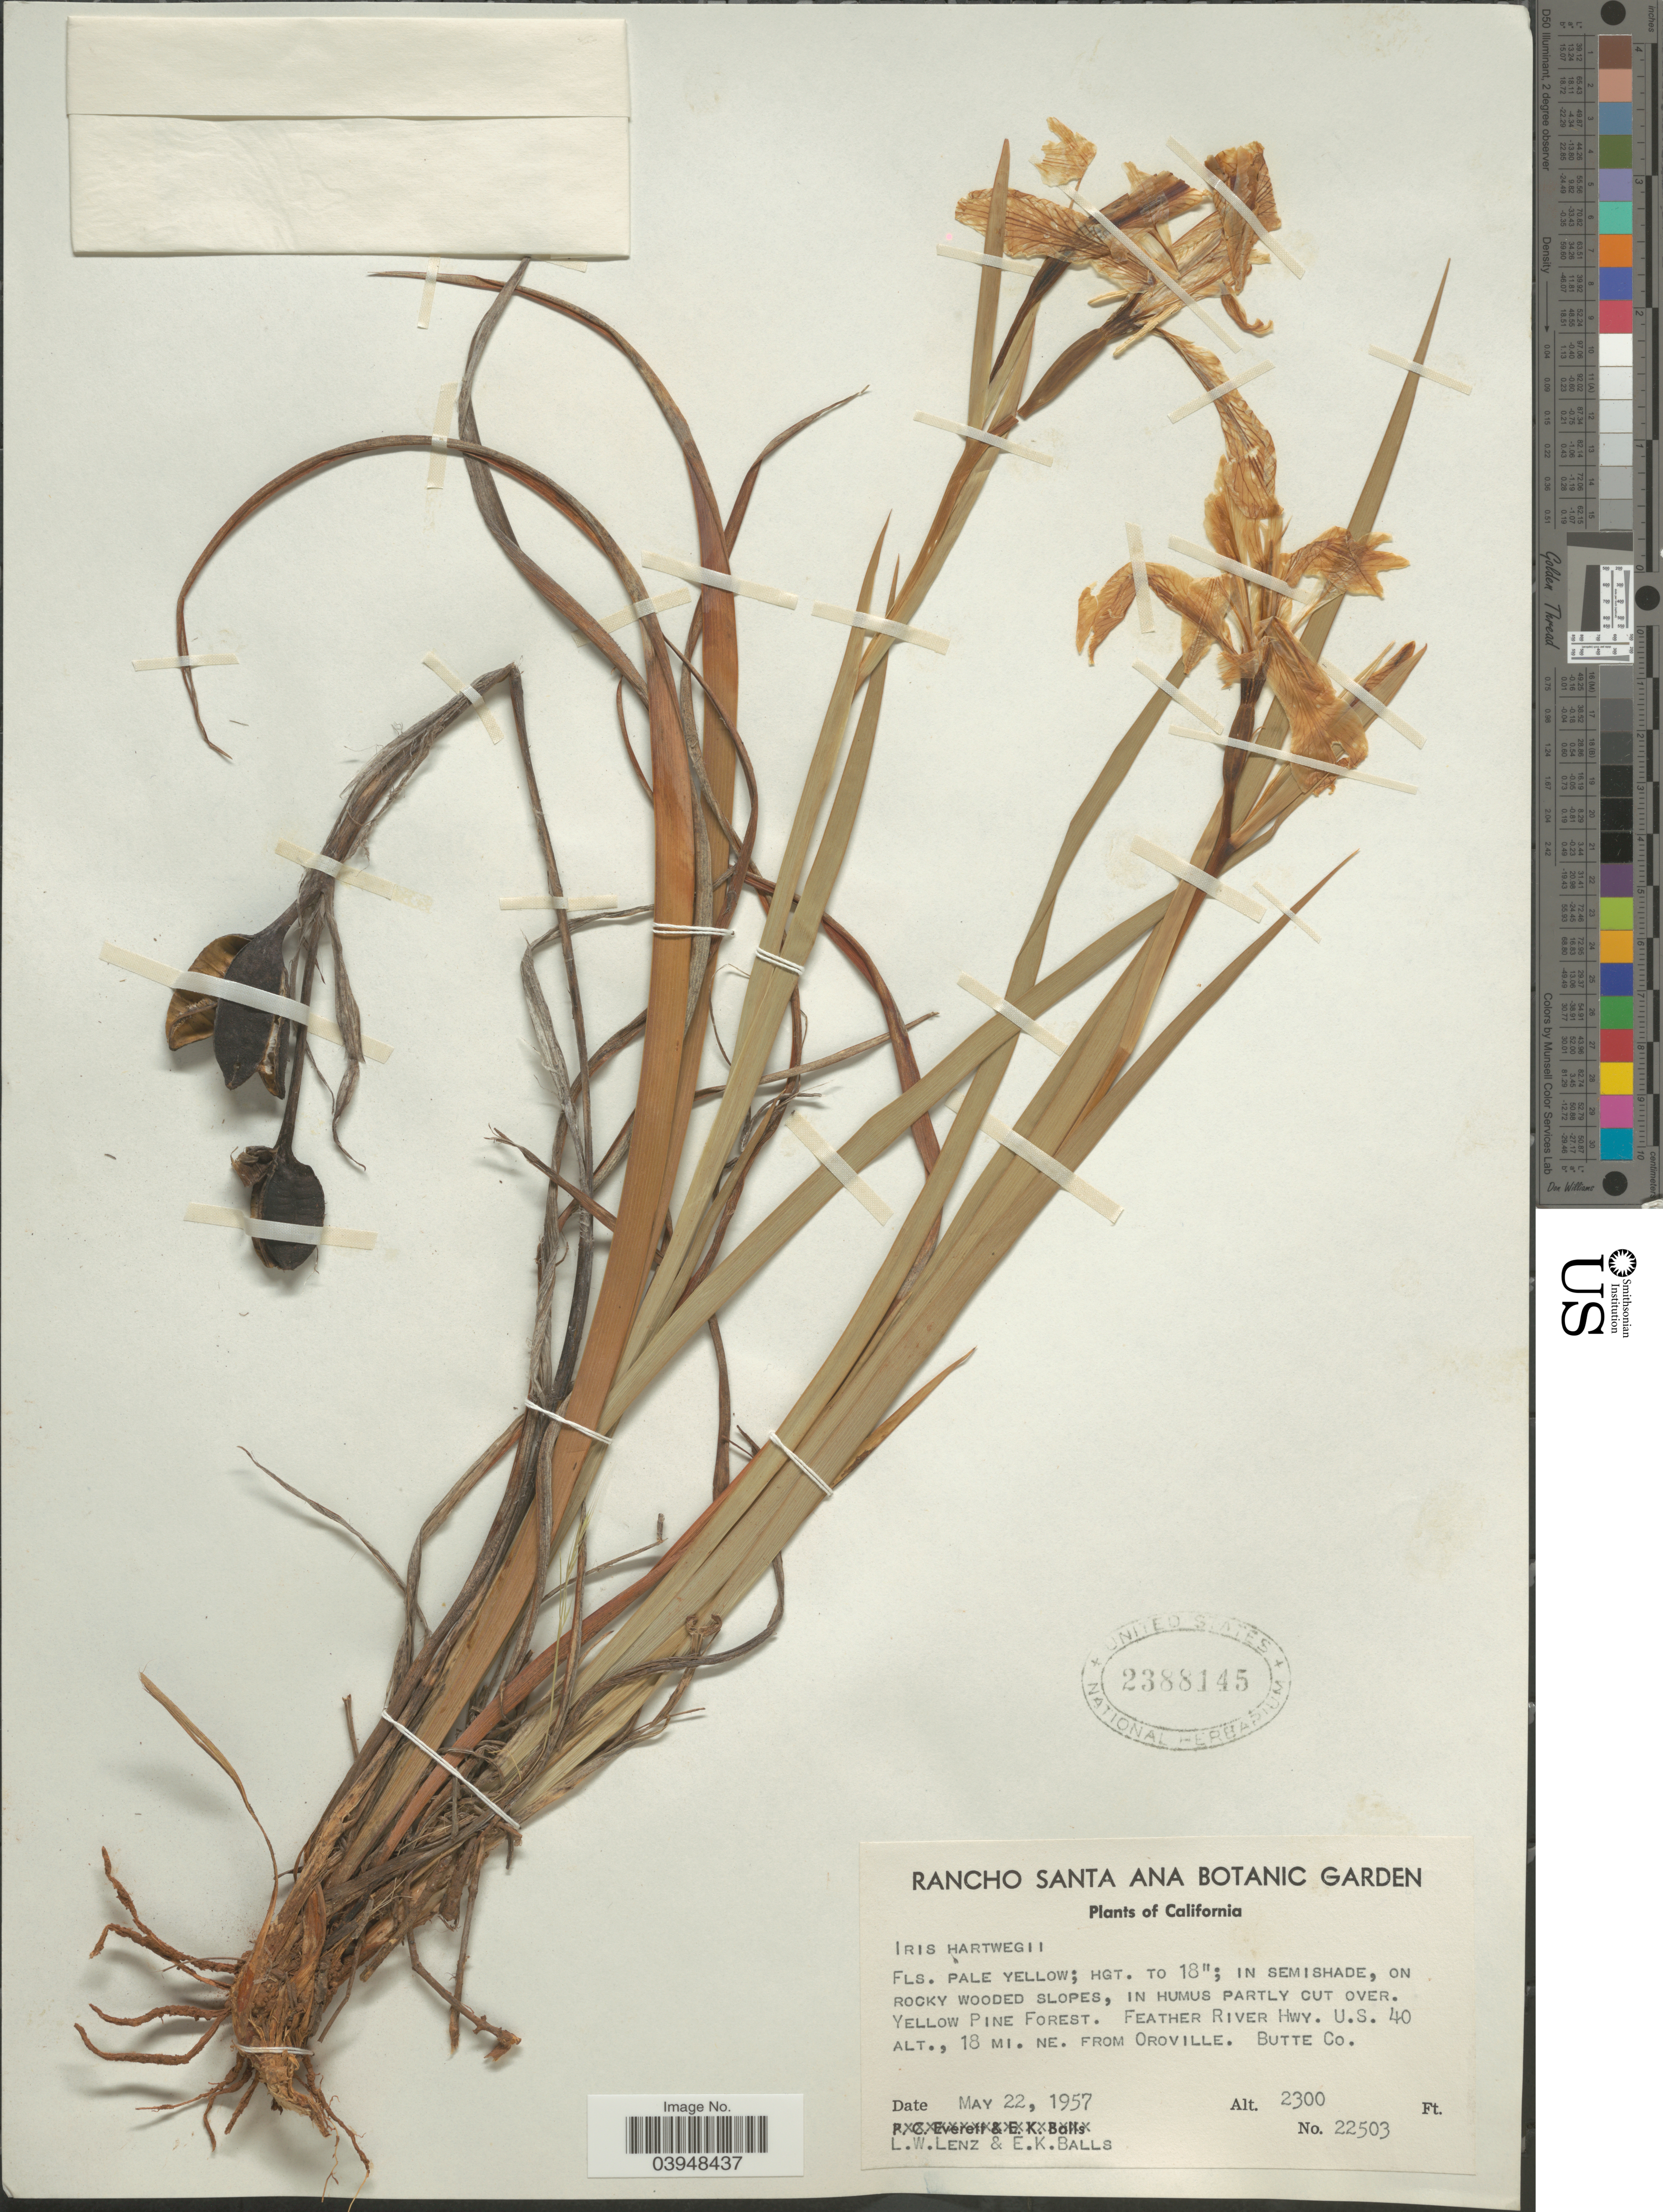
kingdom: Plantae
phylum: Tracheophyta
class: Liliopsida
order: Asparagales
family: Iridaceae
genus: Iris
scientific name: Iris hartwegii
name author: Baker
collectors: L. Lenz & E. K. Balls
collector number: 22503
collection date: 1957-05-22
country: United States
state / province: California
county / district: Butte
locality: Yellow Pine Forest. Feather River Hwy. U.S. 40 Alt., 18 mi. ne. from Oroville. Butte Co.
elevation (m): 701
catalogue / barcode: US 2388145